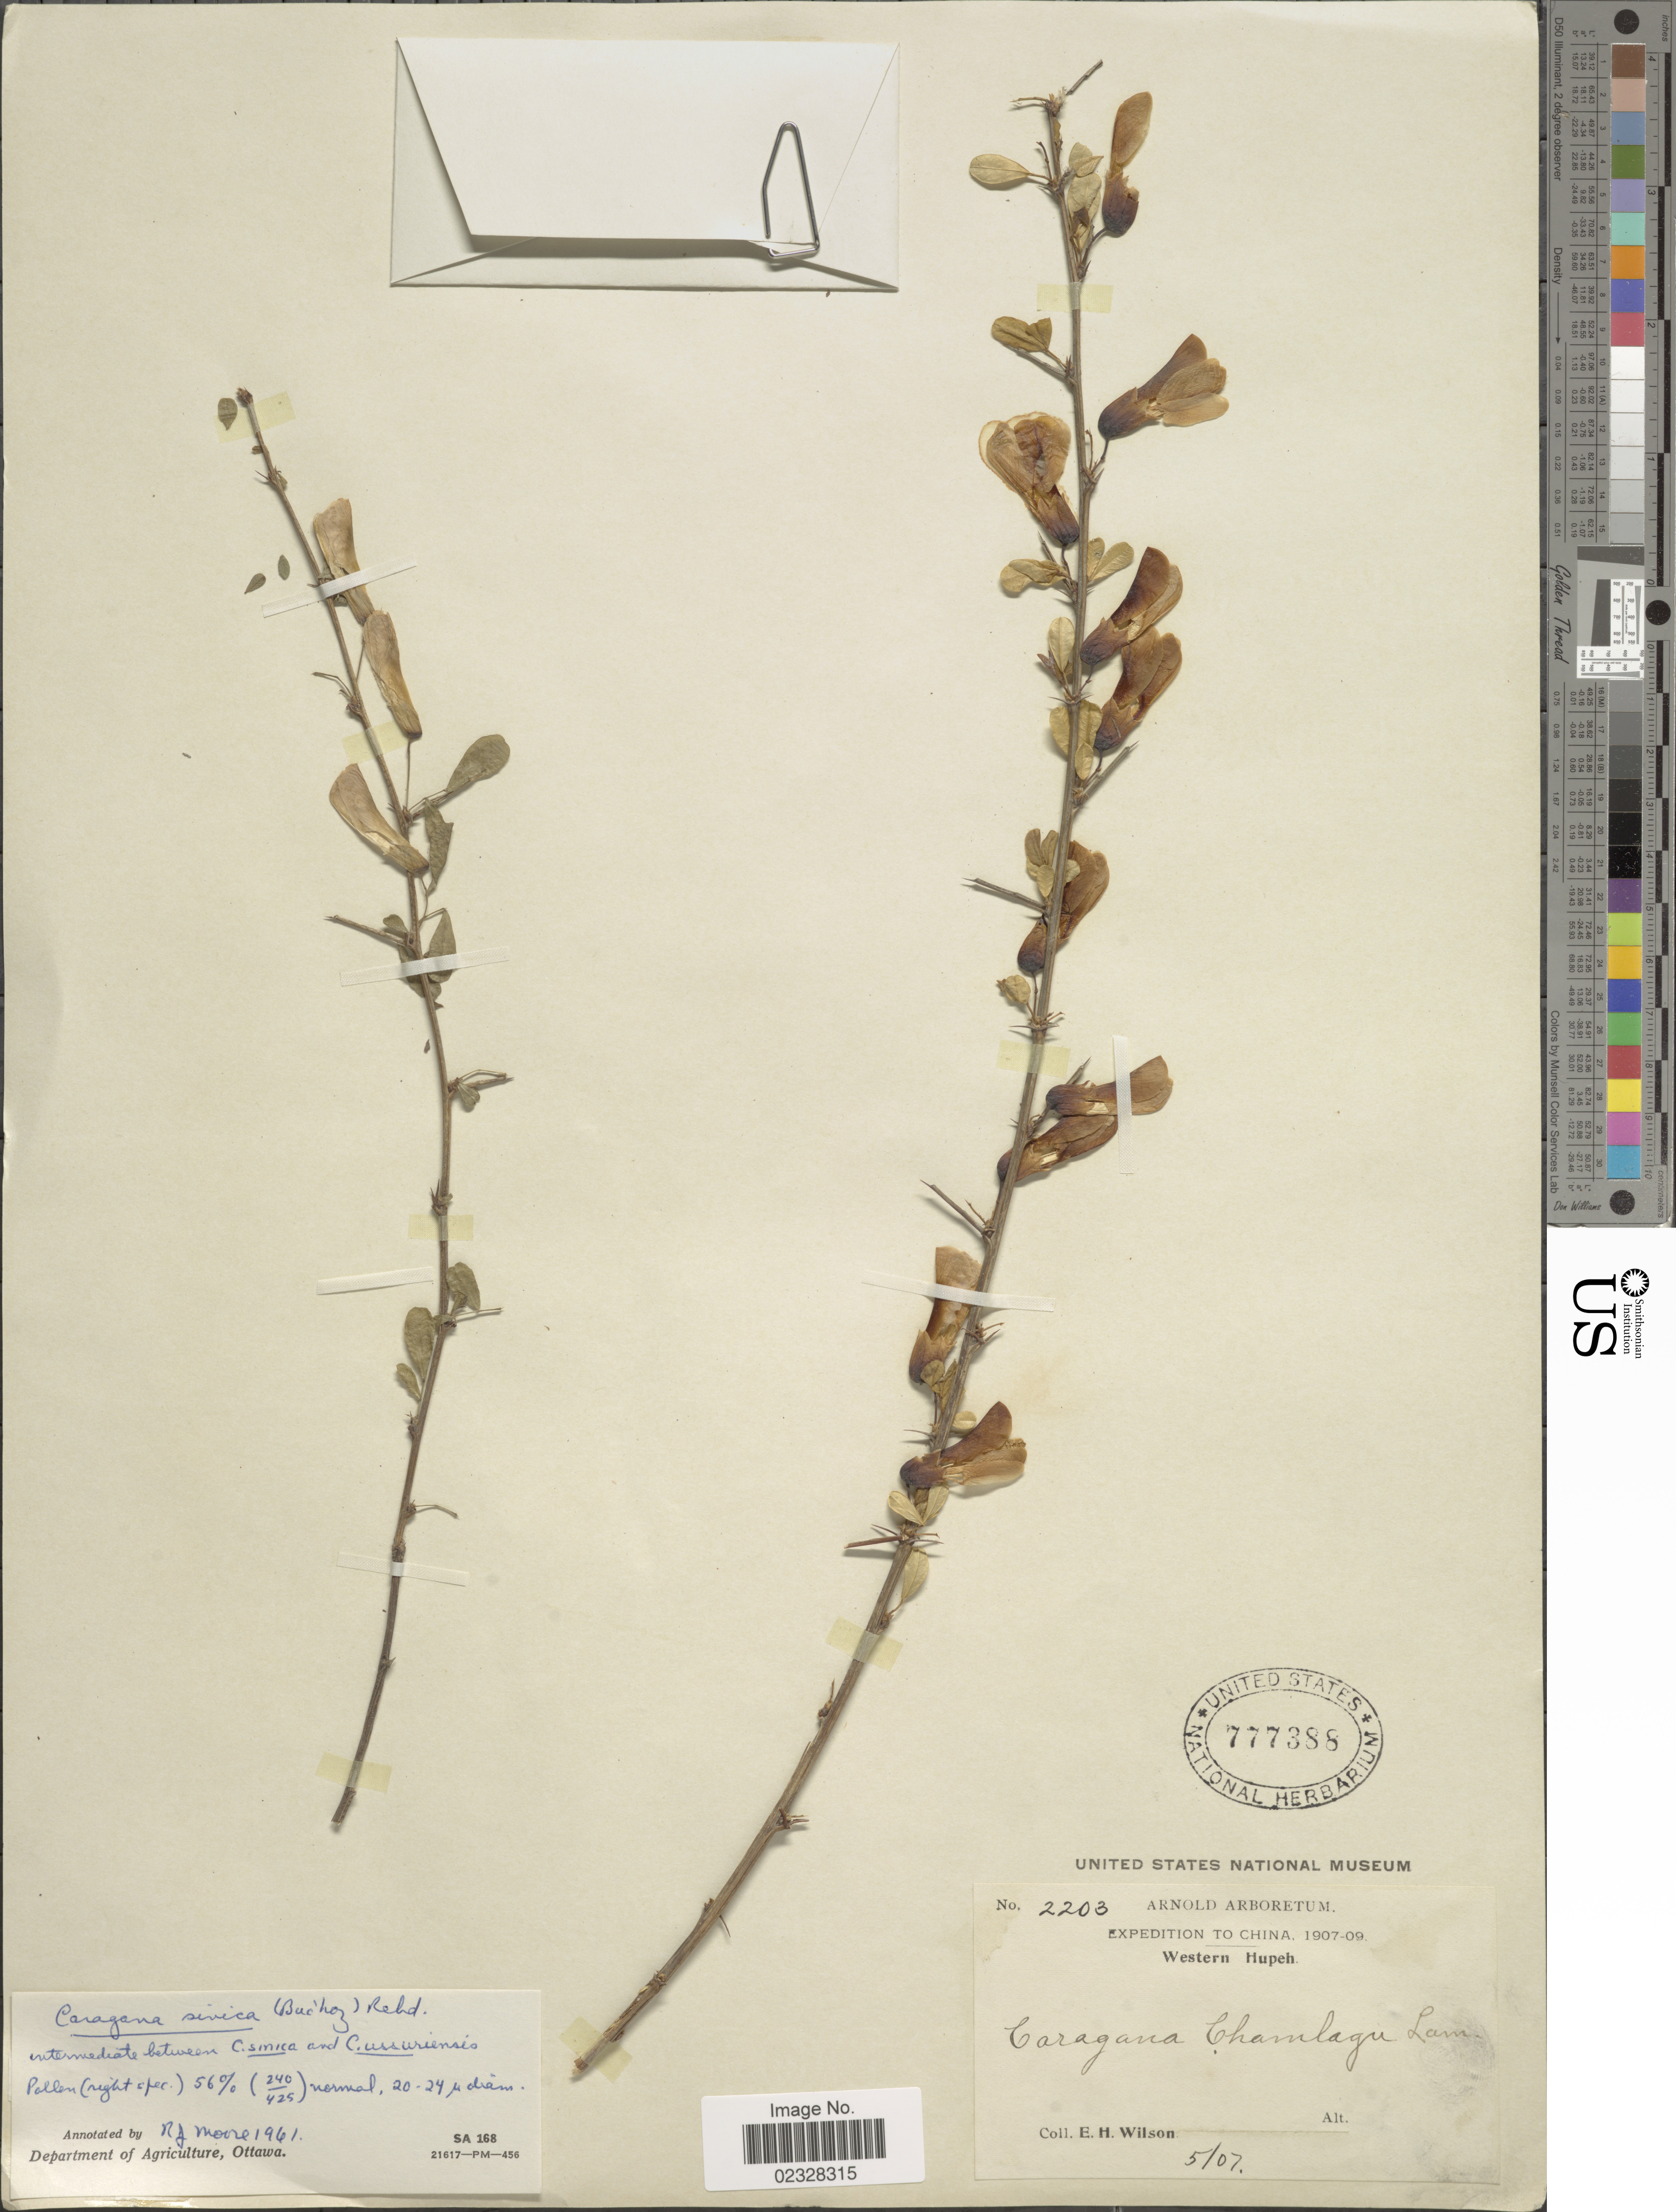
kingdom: Plantae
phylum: Tracheophyta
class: Magnoliopsida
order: Fabales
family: Fabaceae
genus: Caragana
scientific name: Caragana sinica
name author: (Buc'hoz) Rehder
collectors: E. Wilson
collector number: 2203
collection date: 1907-05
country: China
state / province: Hubei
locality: Western Hupeh.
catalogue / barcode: US 777388